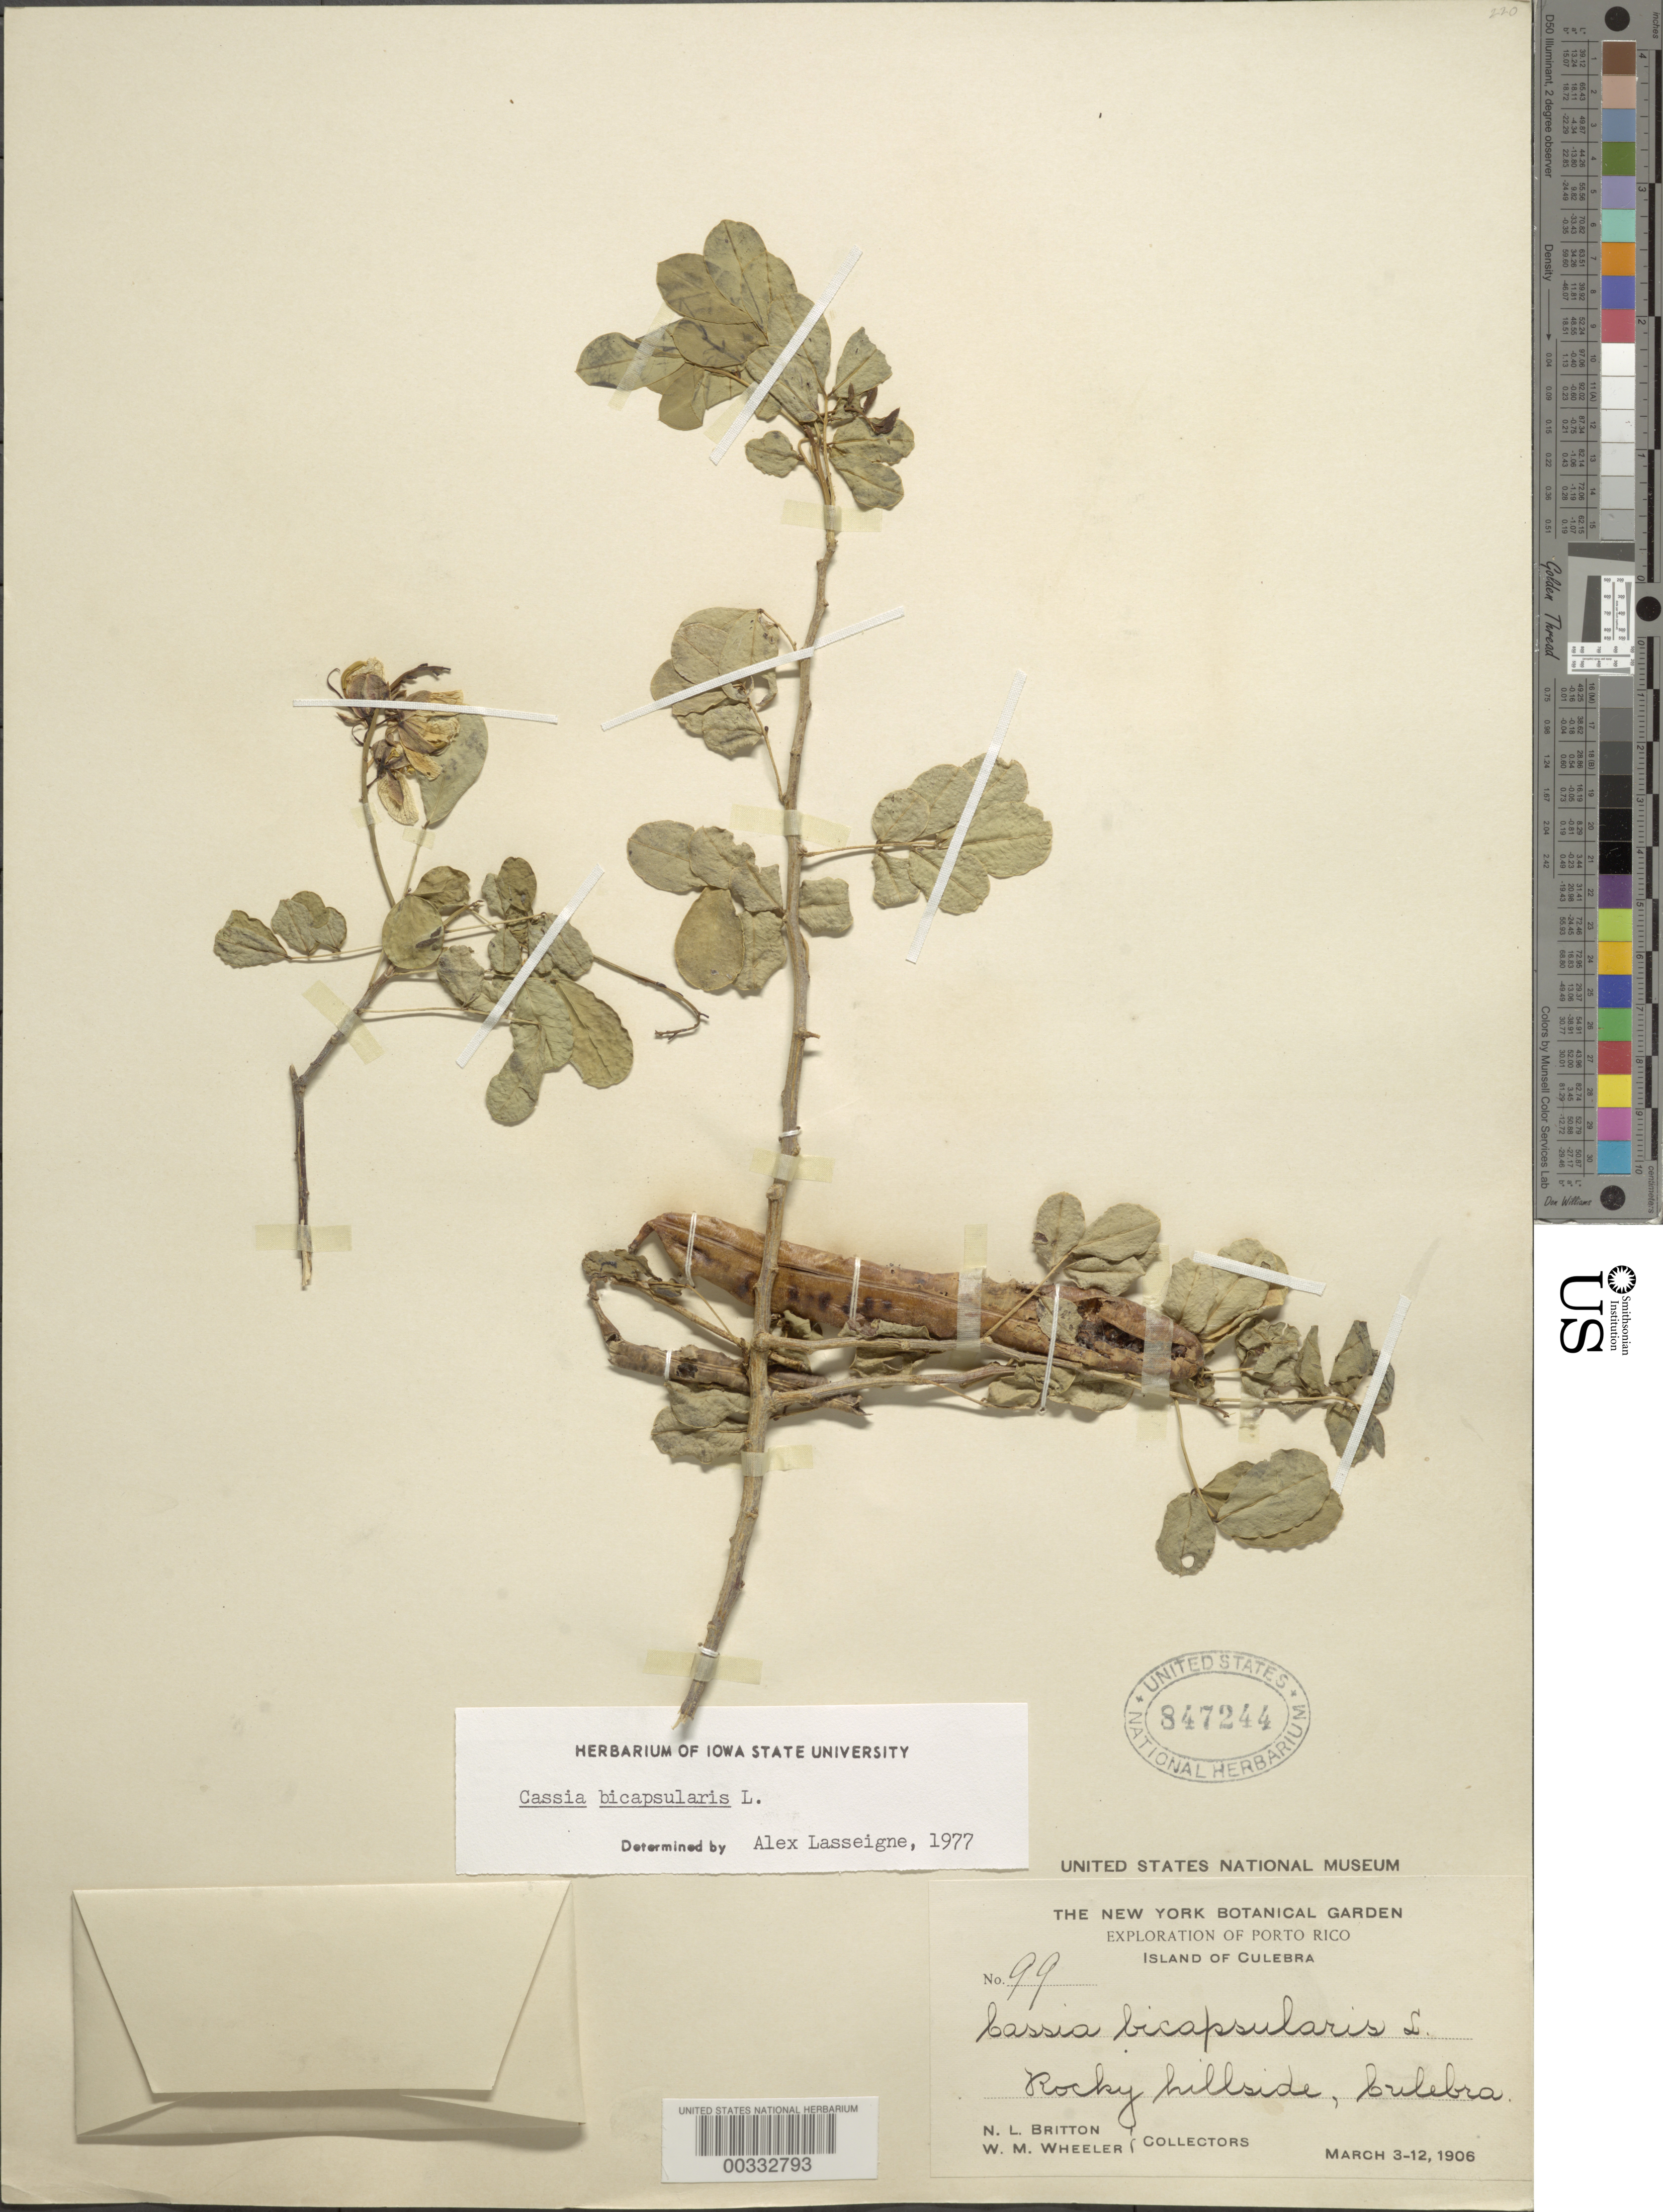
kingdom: Plantae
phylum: Tracheophyta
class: Magnoliopsida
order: Fabales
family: Fabaceae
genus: Senna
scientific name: Senna bicapsularis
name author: (L.) Roxb.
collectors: N. Britton & W. Wheeler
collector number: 99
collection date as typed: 03 Mar 1906 to 12 Mar 1906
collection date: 1906-03-03/1906-03-12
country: Puerto Rico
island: Greater Antilles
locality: Island of culebra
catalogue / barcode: US 847244